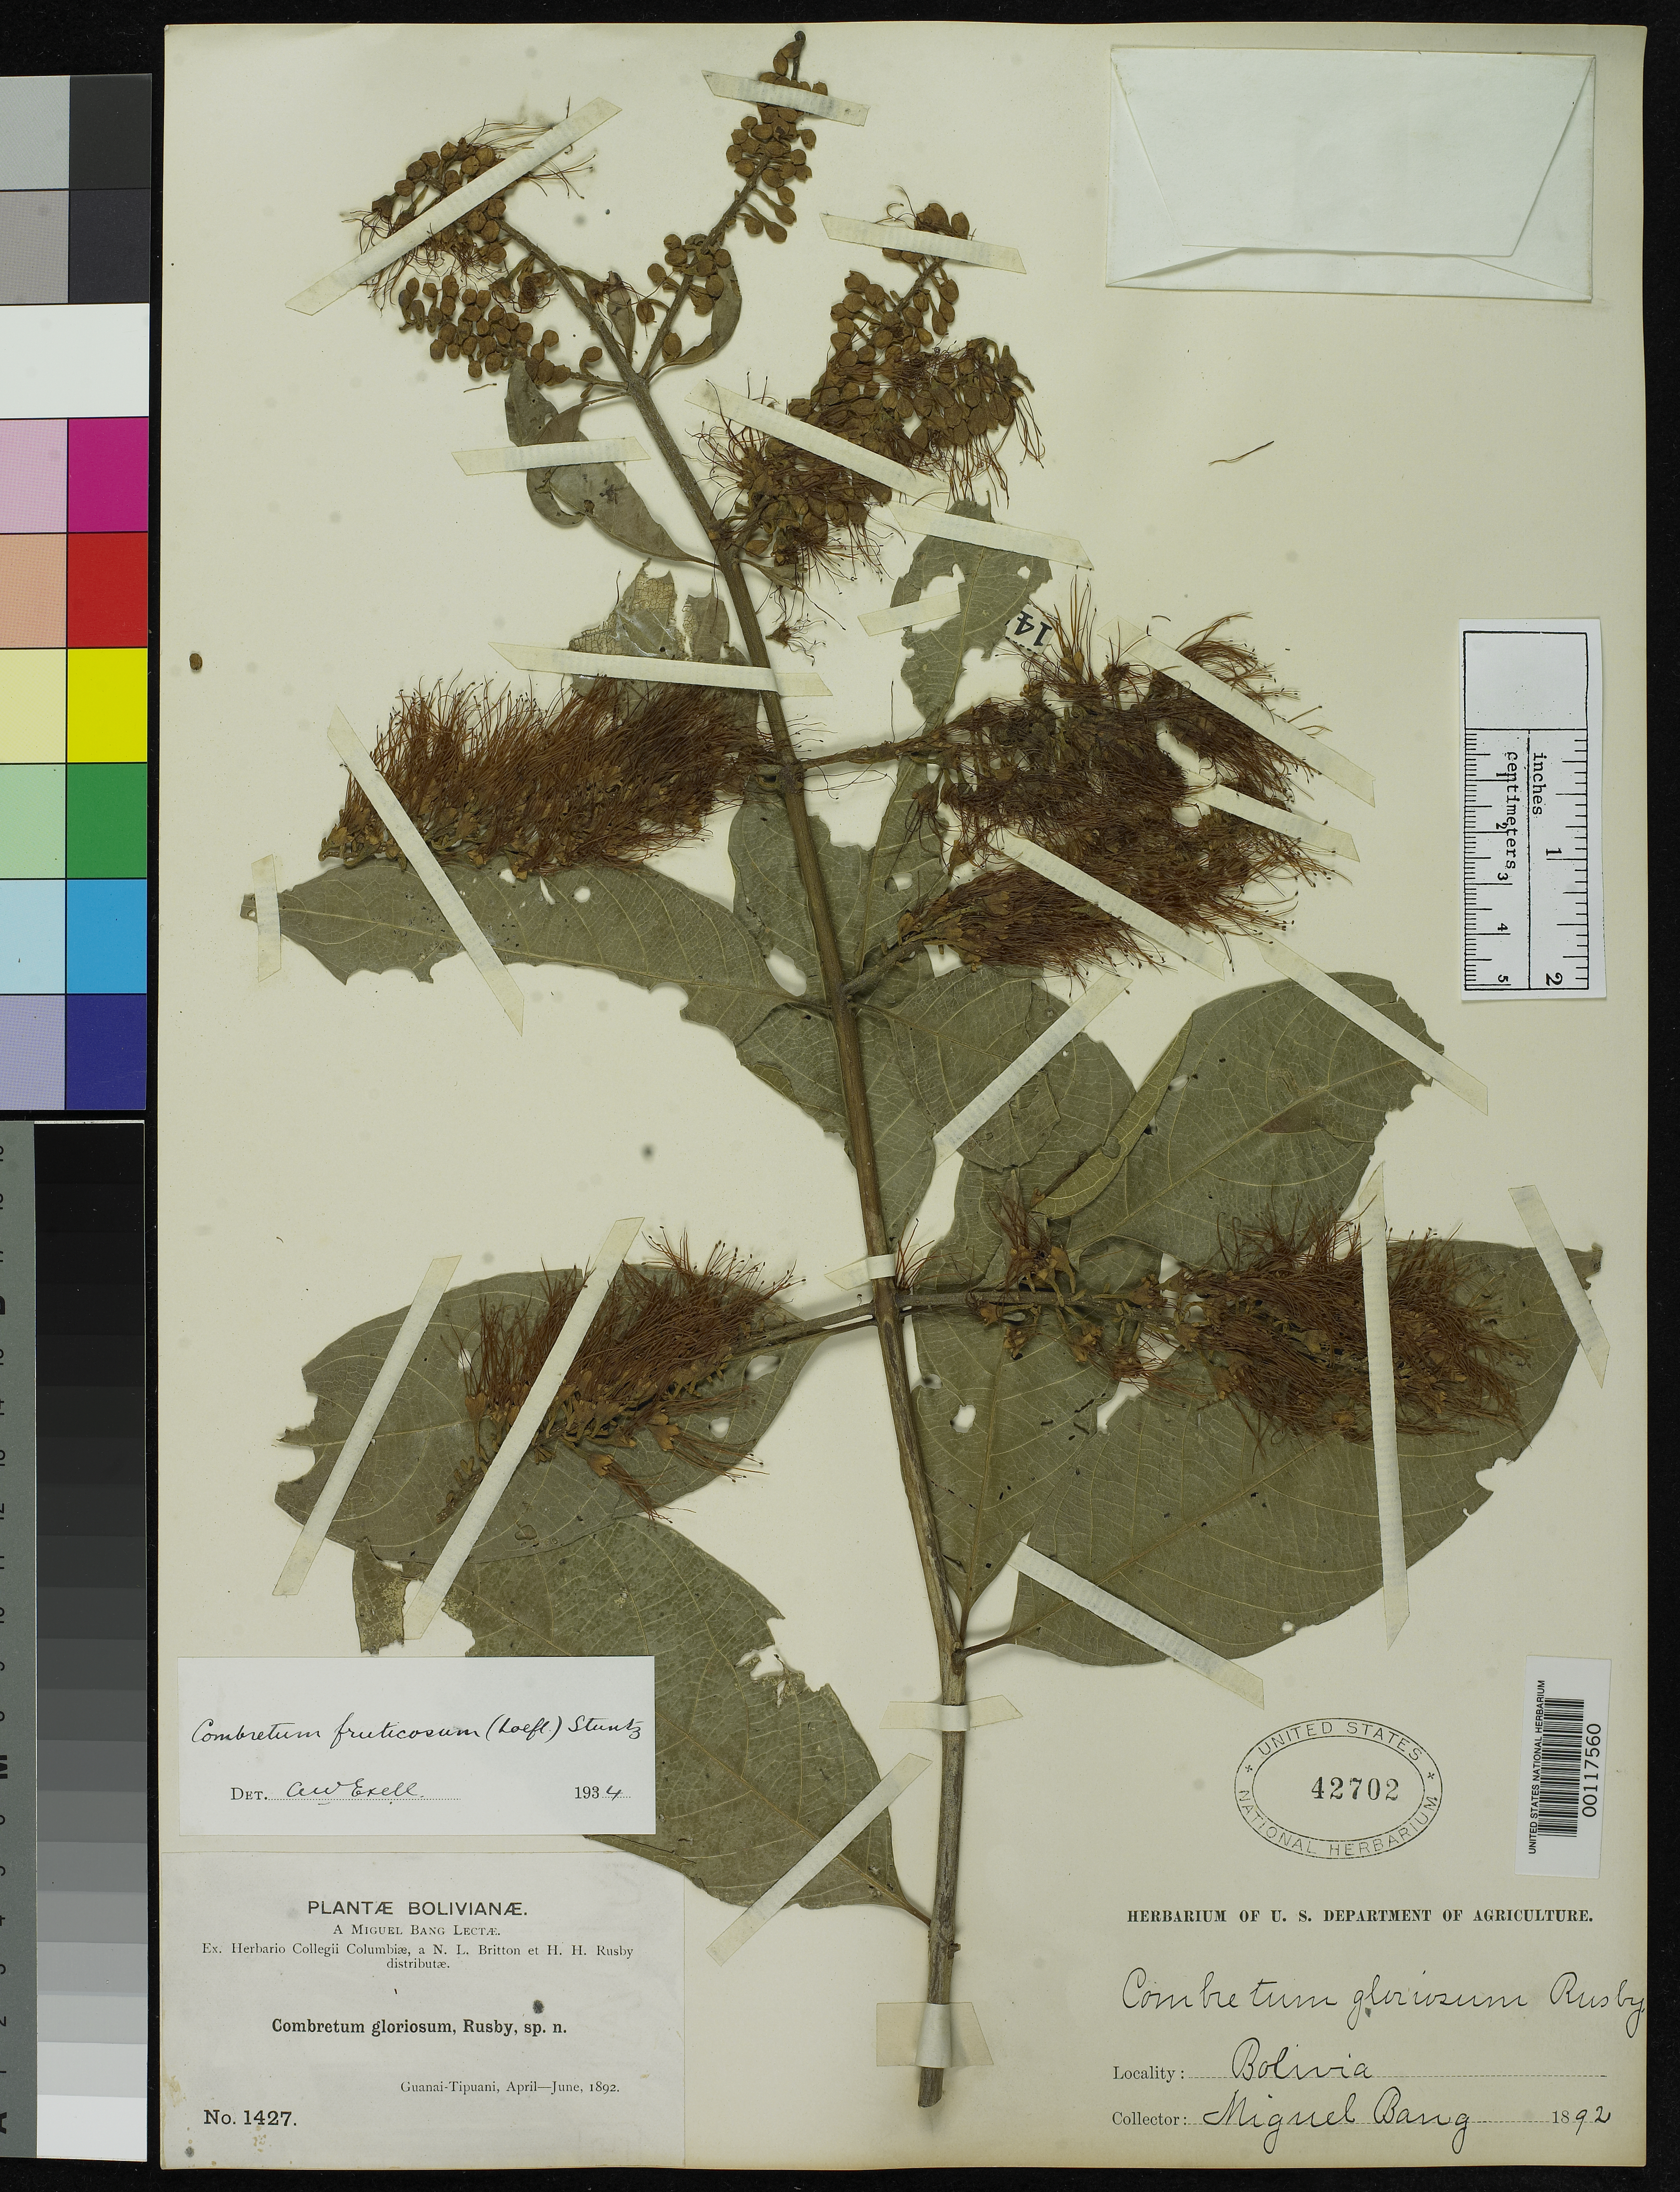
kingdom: Plantae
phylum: Tracheophyta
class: Magnoliopsida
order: Myrtales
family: Combretaceae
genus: Combretum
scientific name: Combretum gloriosum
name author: Rusby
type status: Isotype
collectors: M. Bang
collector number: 1427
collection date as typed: Apr 1892 to -- Jun 1892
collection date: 1892-04/1892-06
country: Bolivia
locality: Guanai, Tipuani.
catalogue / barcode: US 42702